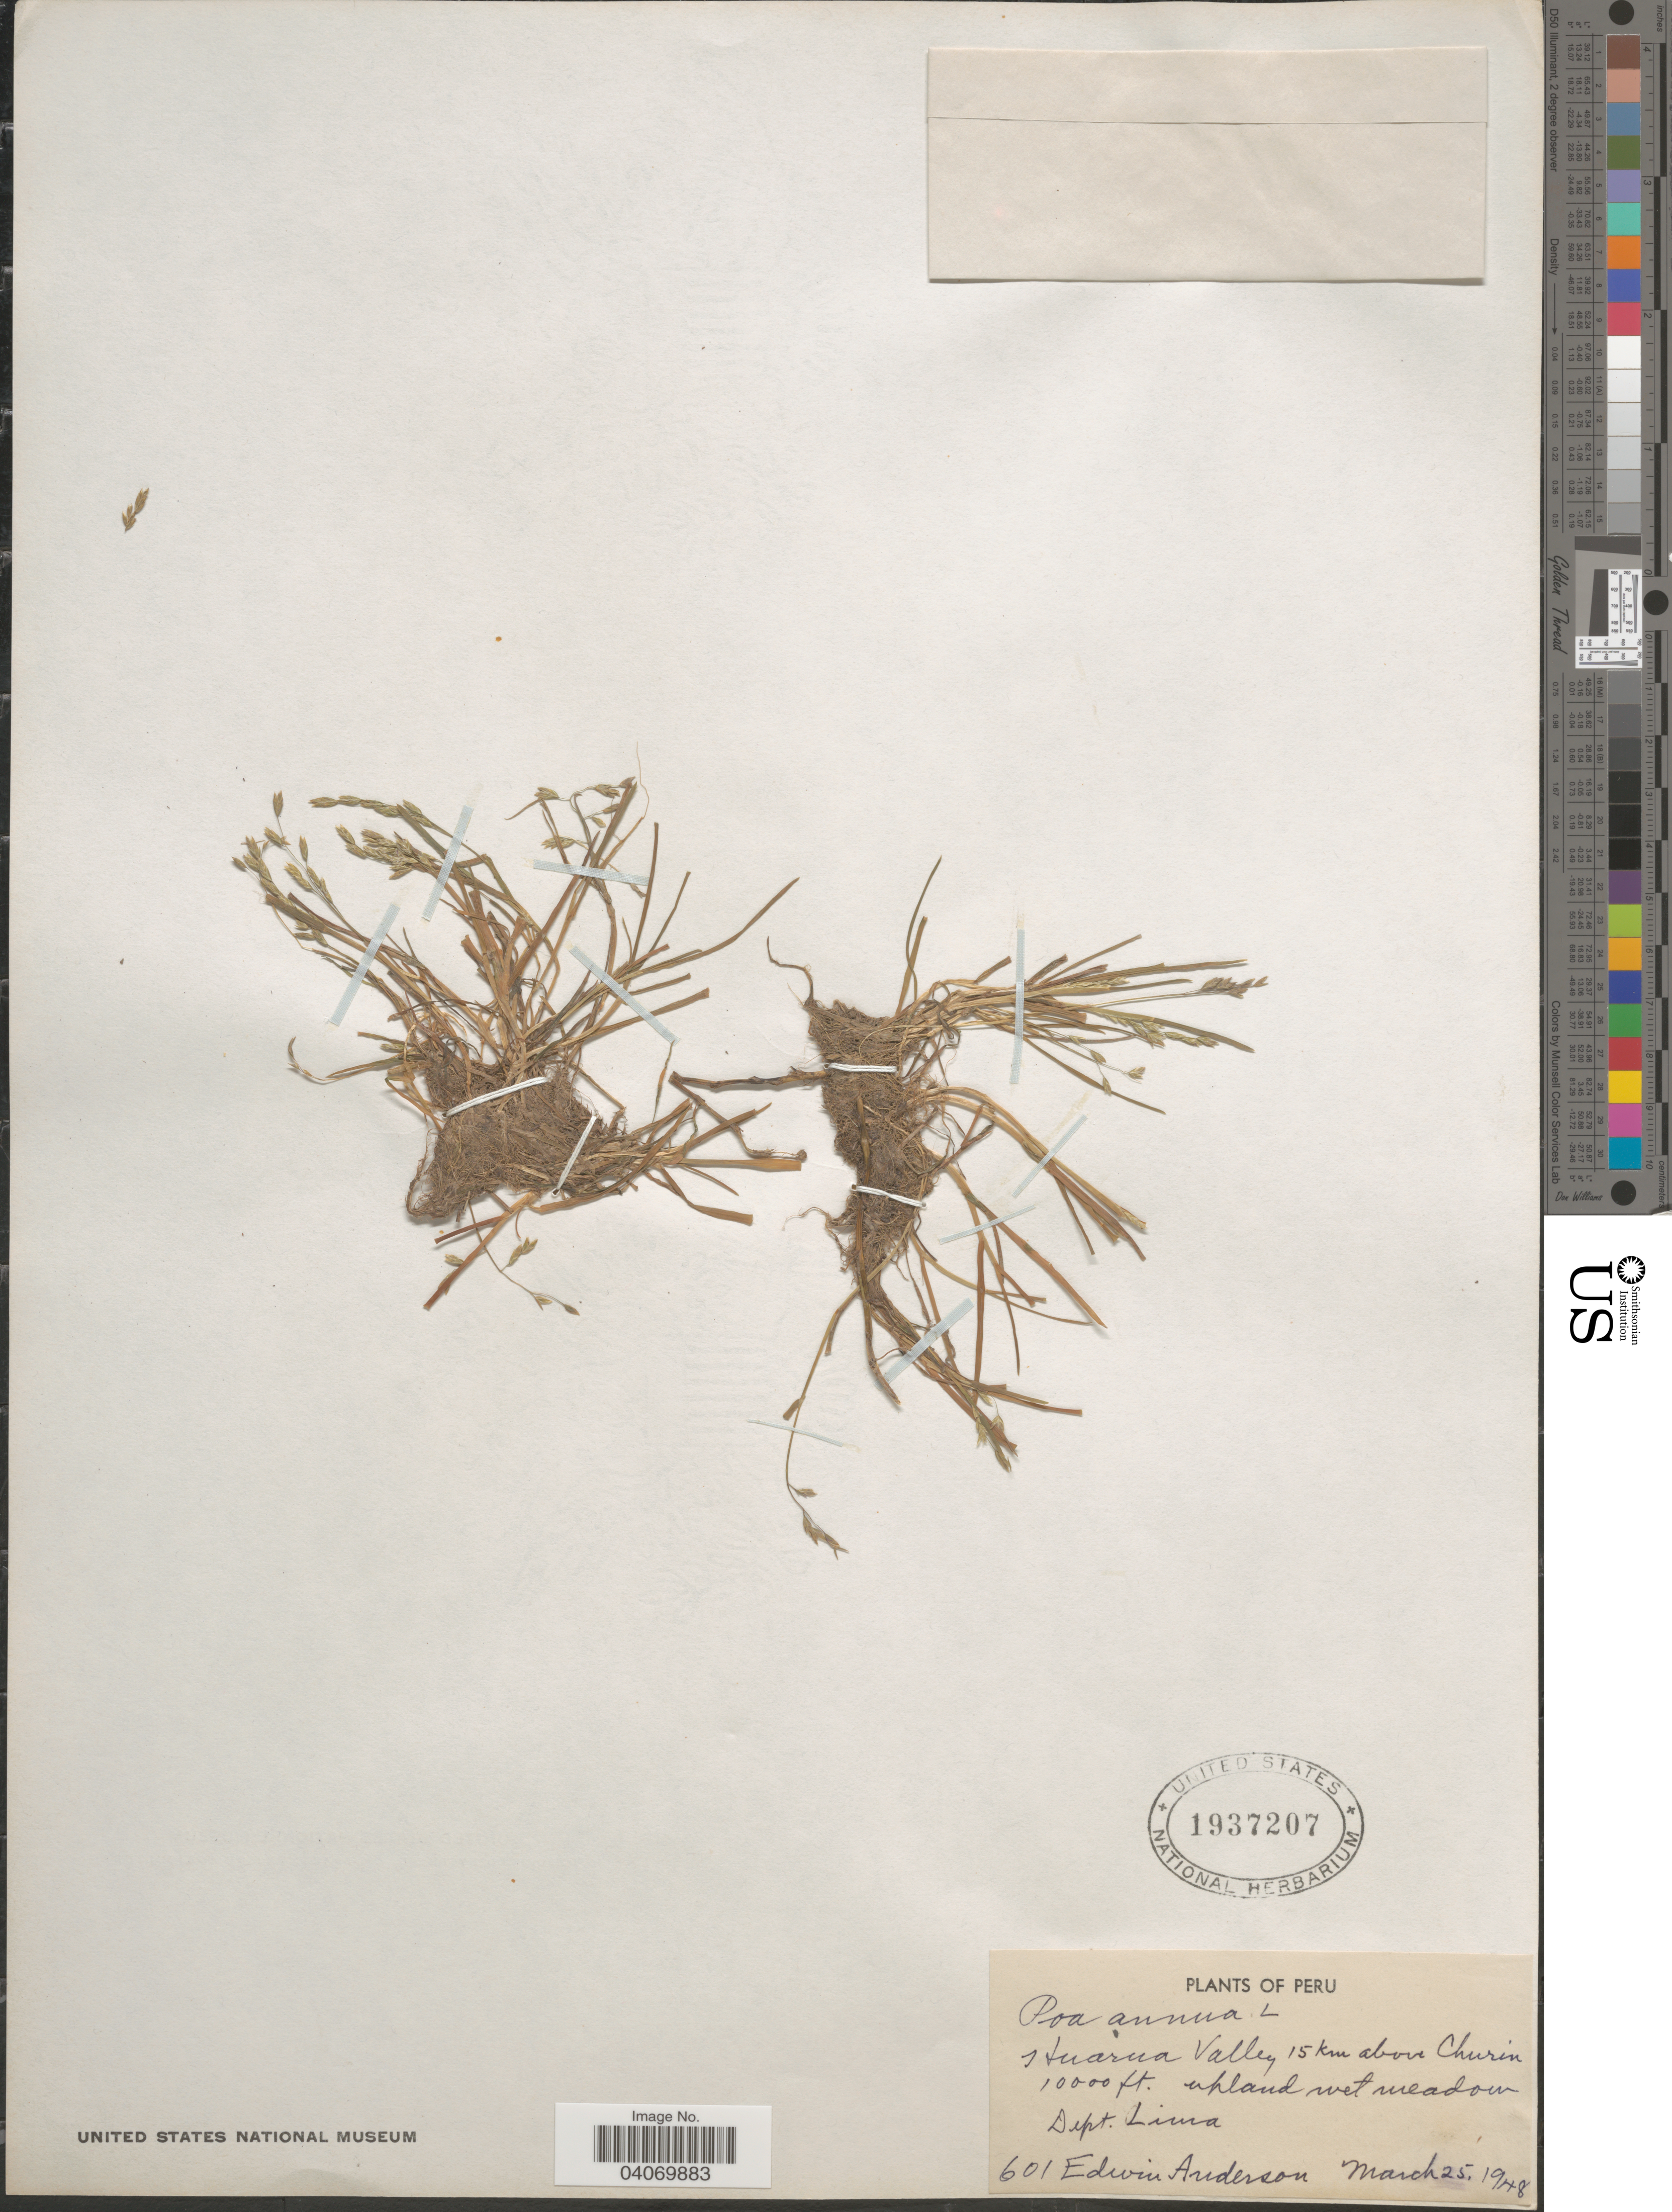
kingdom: Plantae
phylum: Tracheophyta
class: Liliopsida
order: Poales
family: Poaceae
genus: Poa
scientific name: Poa annua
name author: L.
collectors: E. Anderson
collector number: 601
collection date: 1948-03-25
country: Peru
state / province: Lima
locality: Huarua Valley 15 km above Churin upland wet meadow. Dept. Lima.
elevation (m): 3048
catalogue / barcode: US 1937207